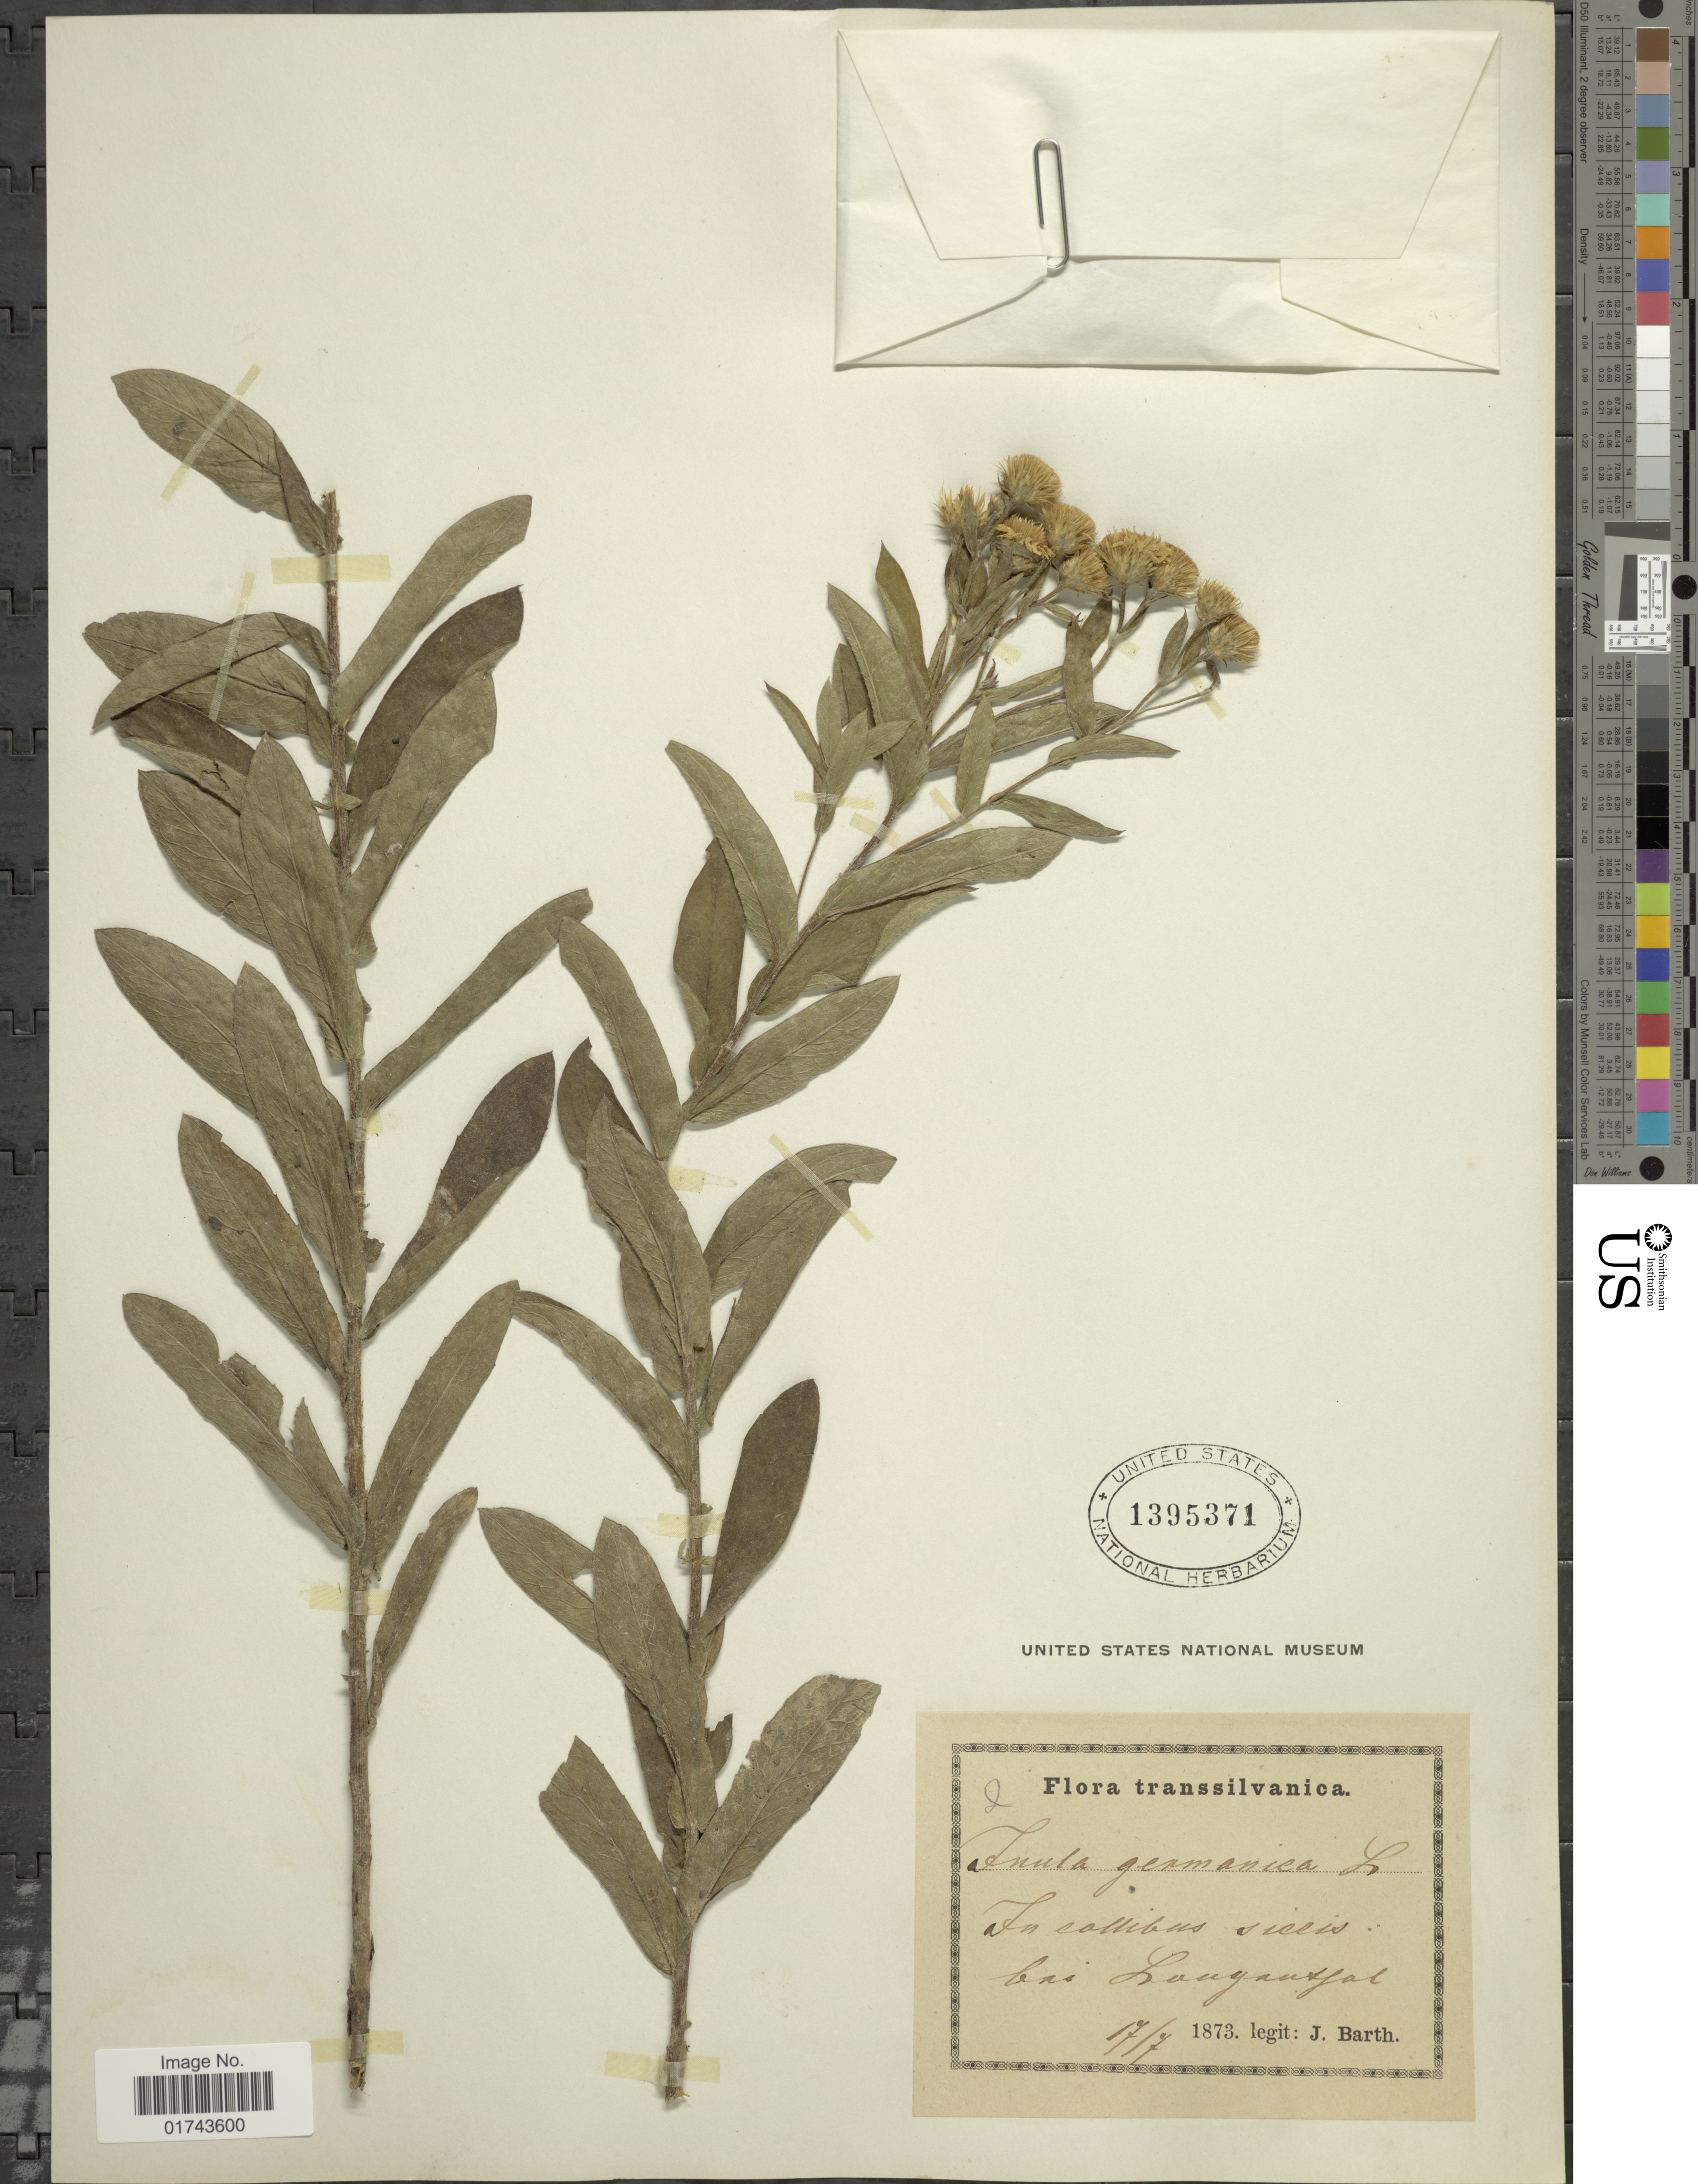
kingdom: Plantae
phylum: Tracheophyta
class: Magnoliopsida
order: Asterales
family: Asteraceae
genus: Inula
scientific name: Inula germanica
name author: L.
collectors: J. Barth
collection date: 1873-07-17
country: Romania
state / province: Alba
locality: Transsilvanica, in collibus siceis bai Langansfal [interpreted]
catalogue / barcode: US 1395371